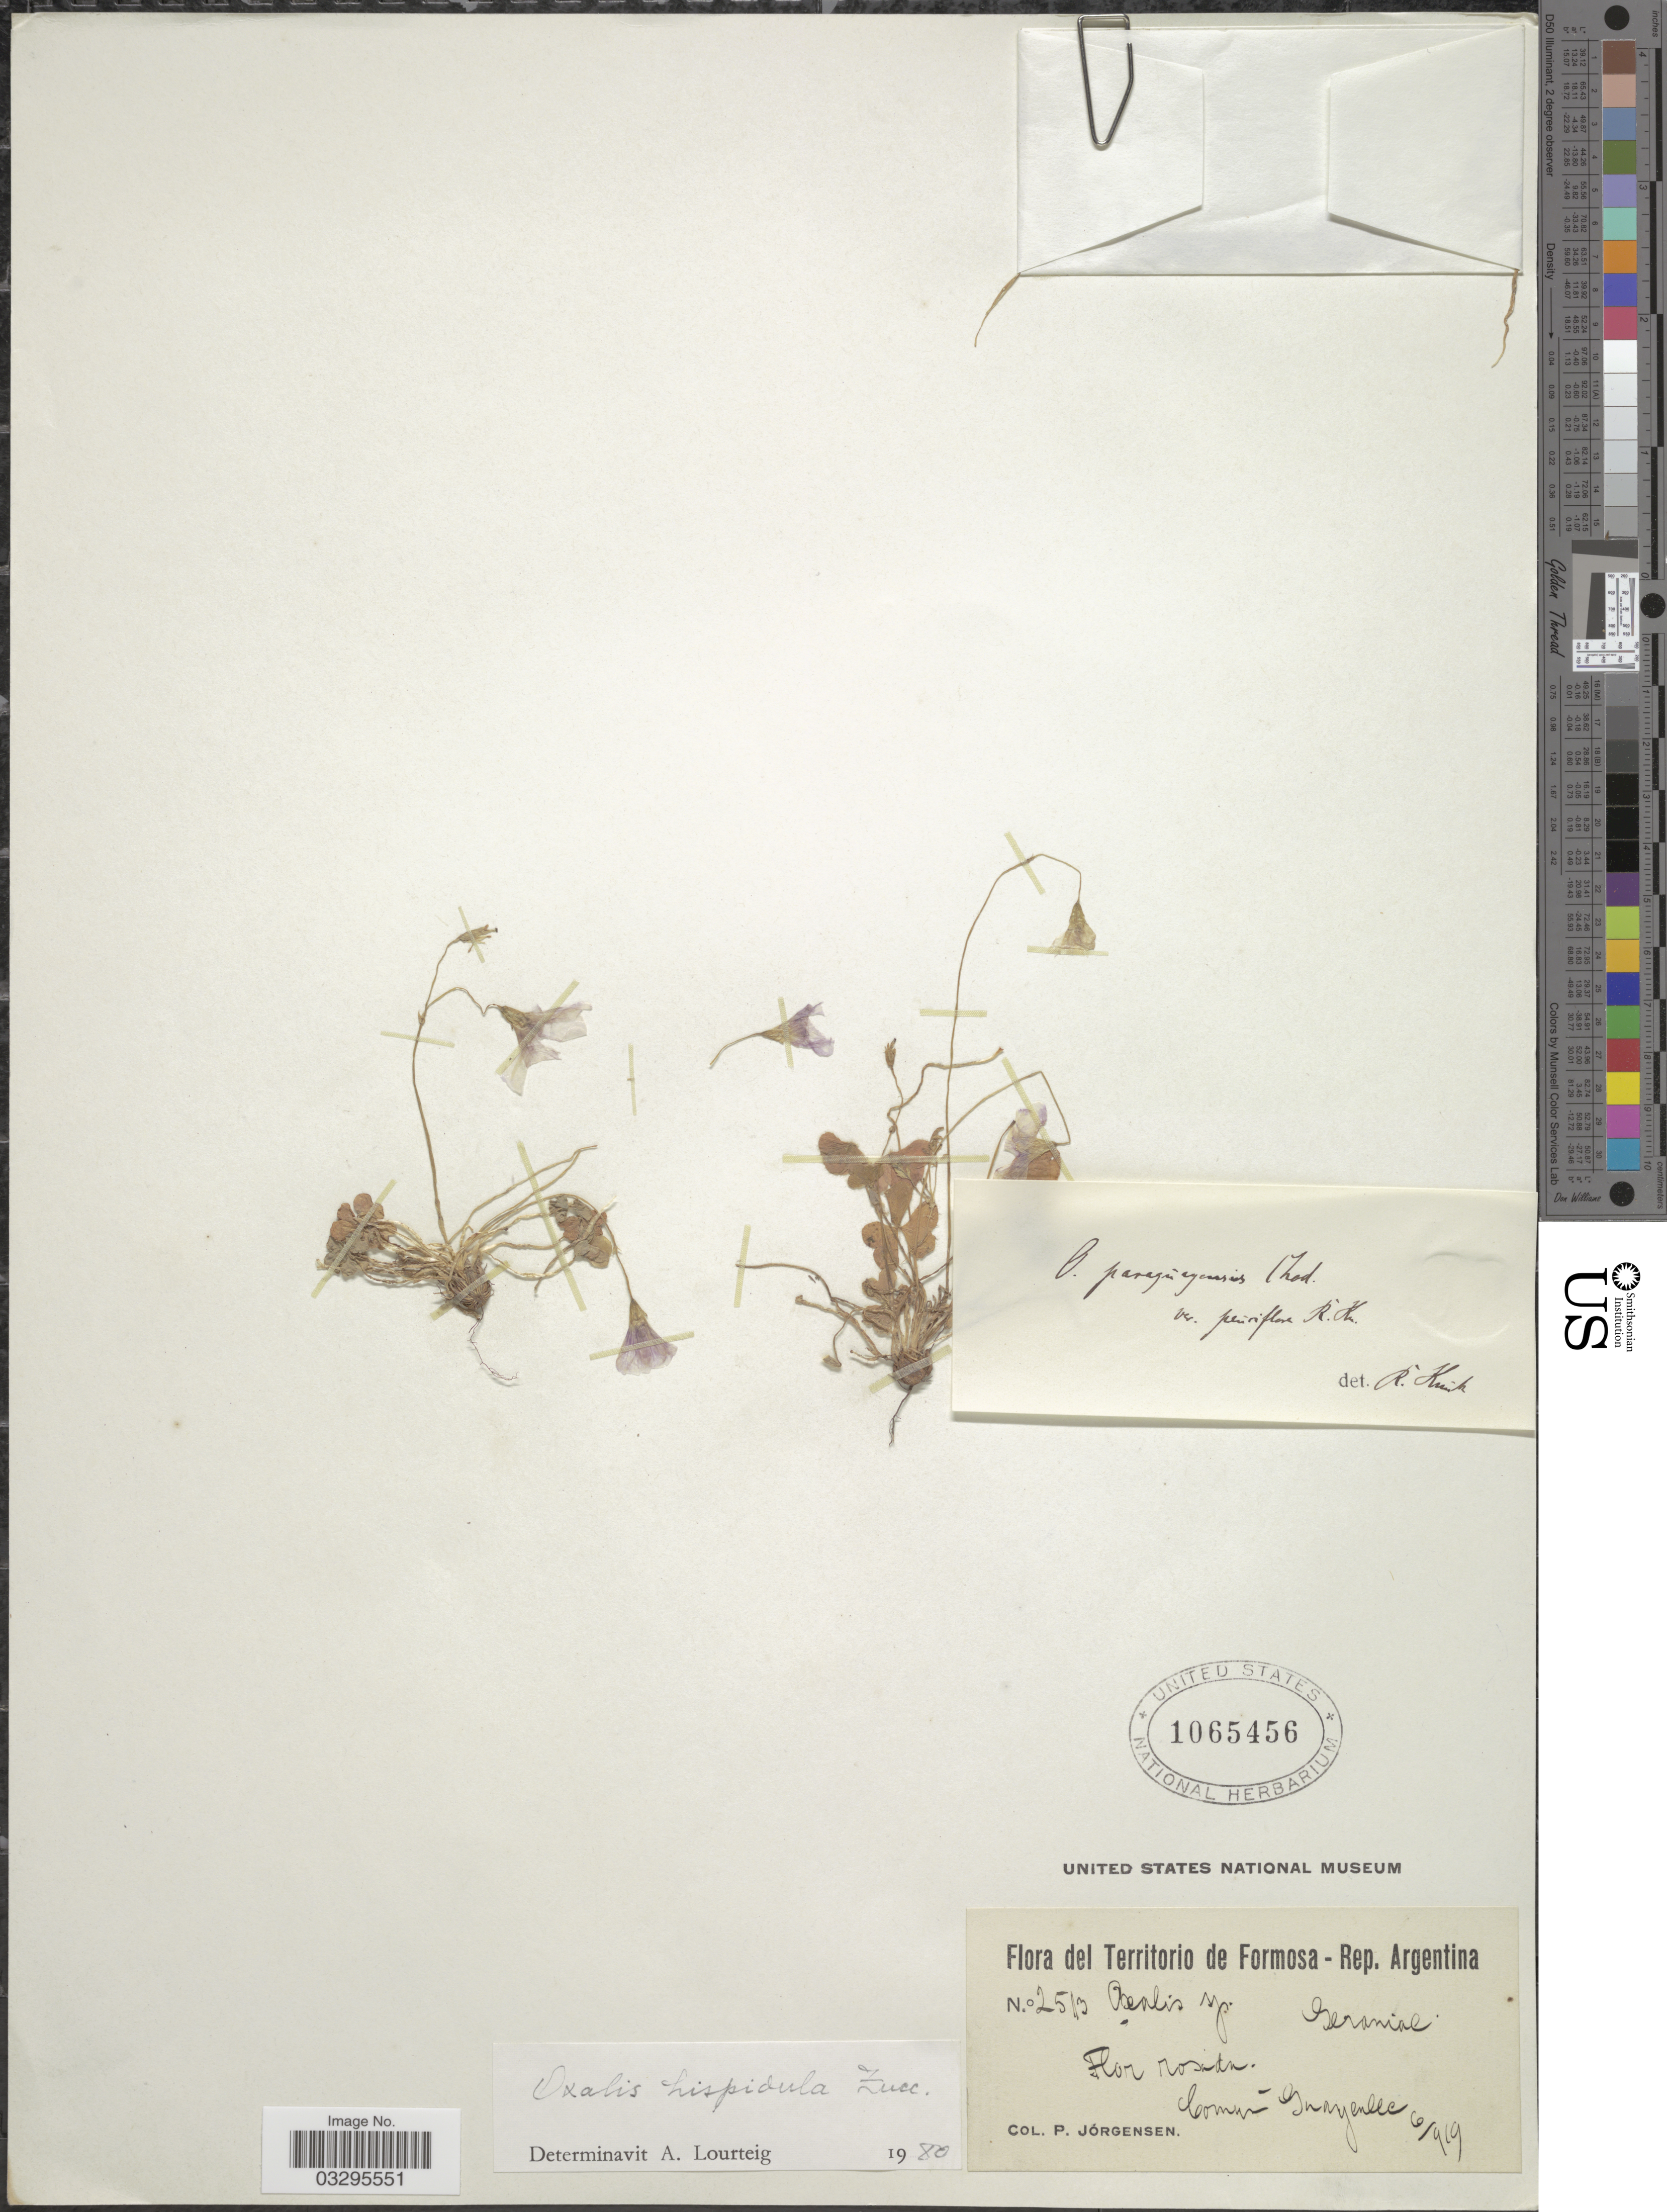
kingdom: Plantae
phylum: Tracheophyta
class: Magnoliopsida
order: Oxalidales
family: Oxalidaceae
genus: Oxalis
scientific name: Oxalis hispidula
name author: Zucc.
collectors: P. Jörgensen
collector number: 2513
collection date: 1919-06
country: Argentina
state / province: Formosa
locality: Territorio de Formosa.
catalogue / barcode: US 1065456